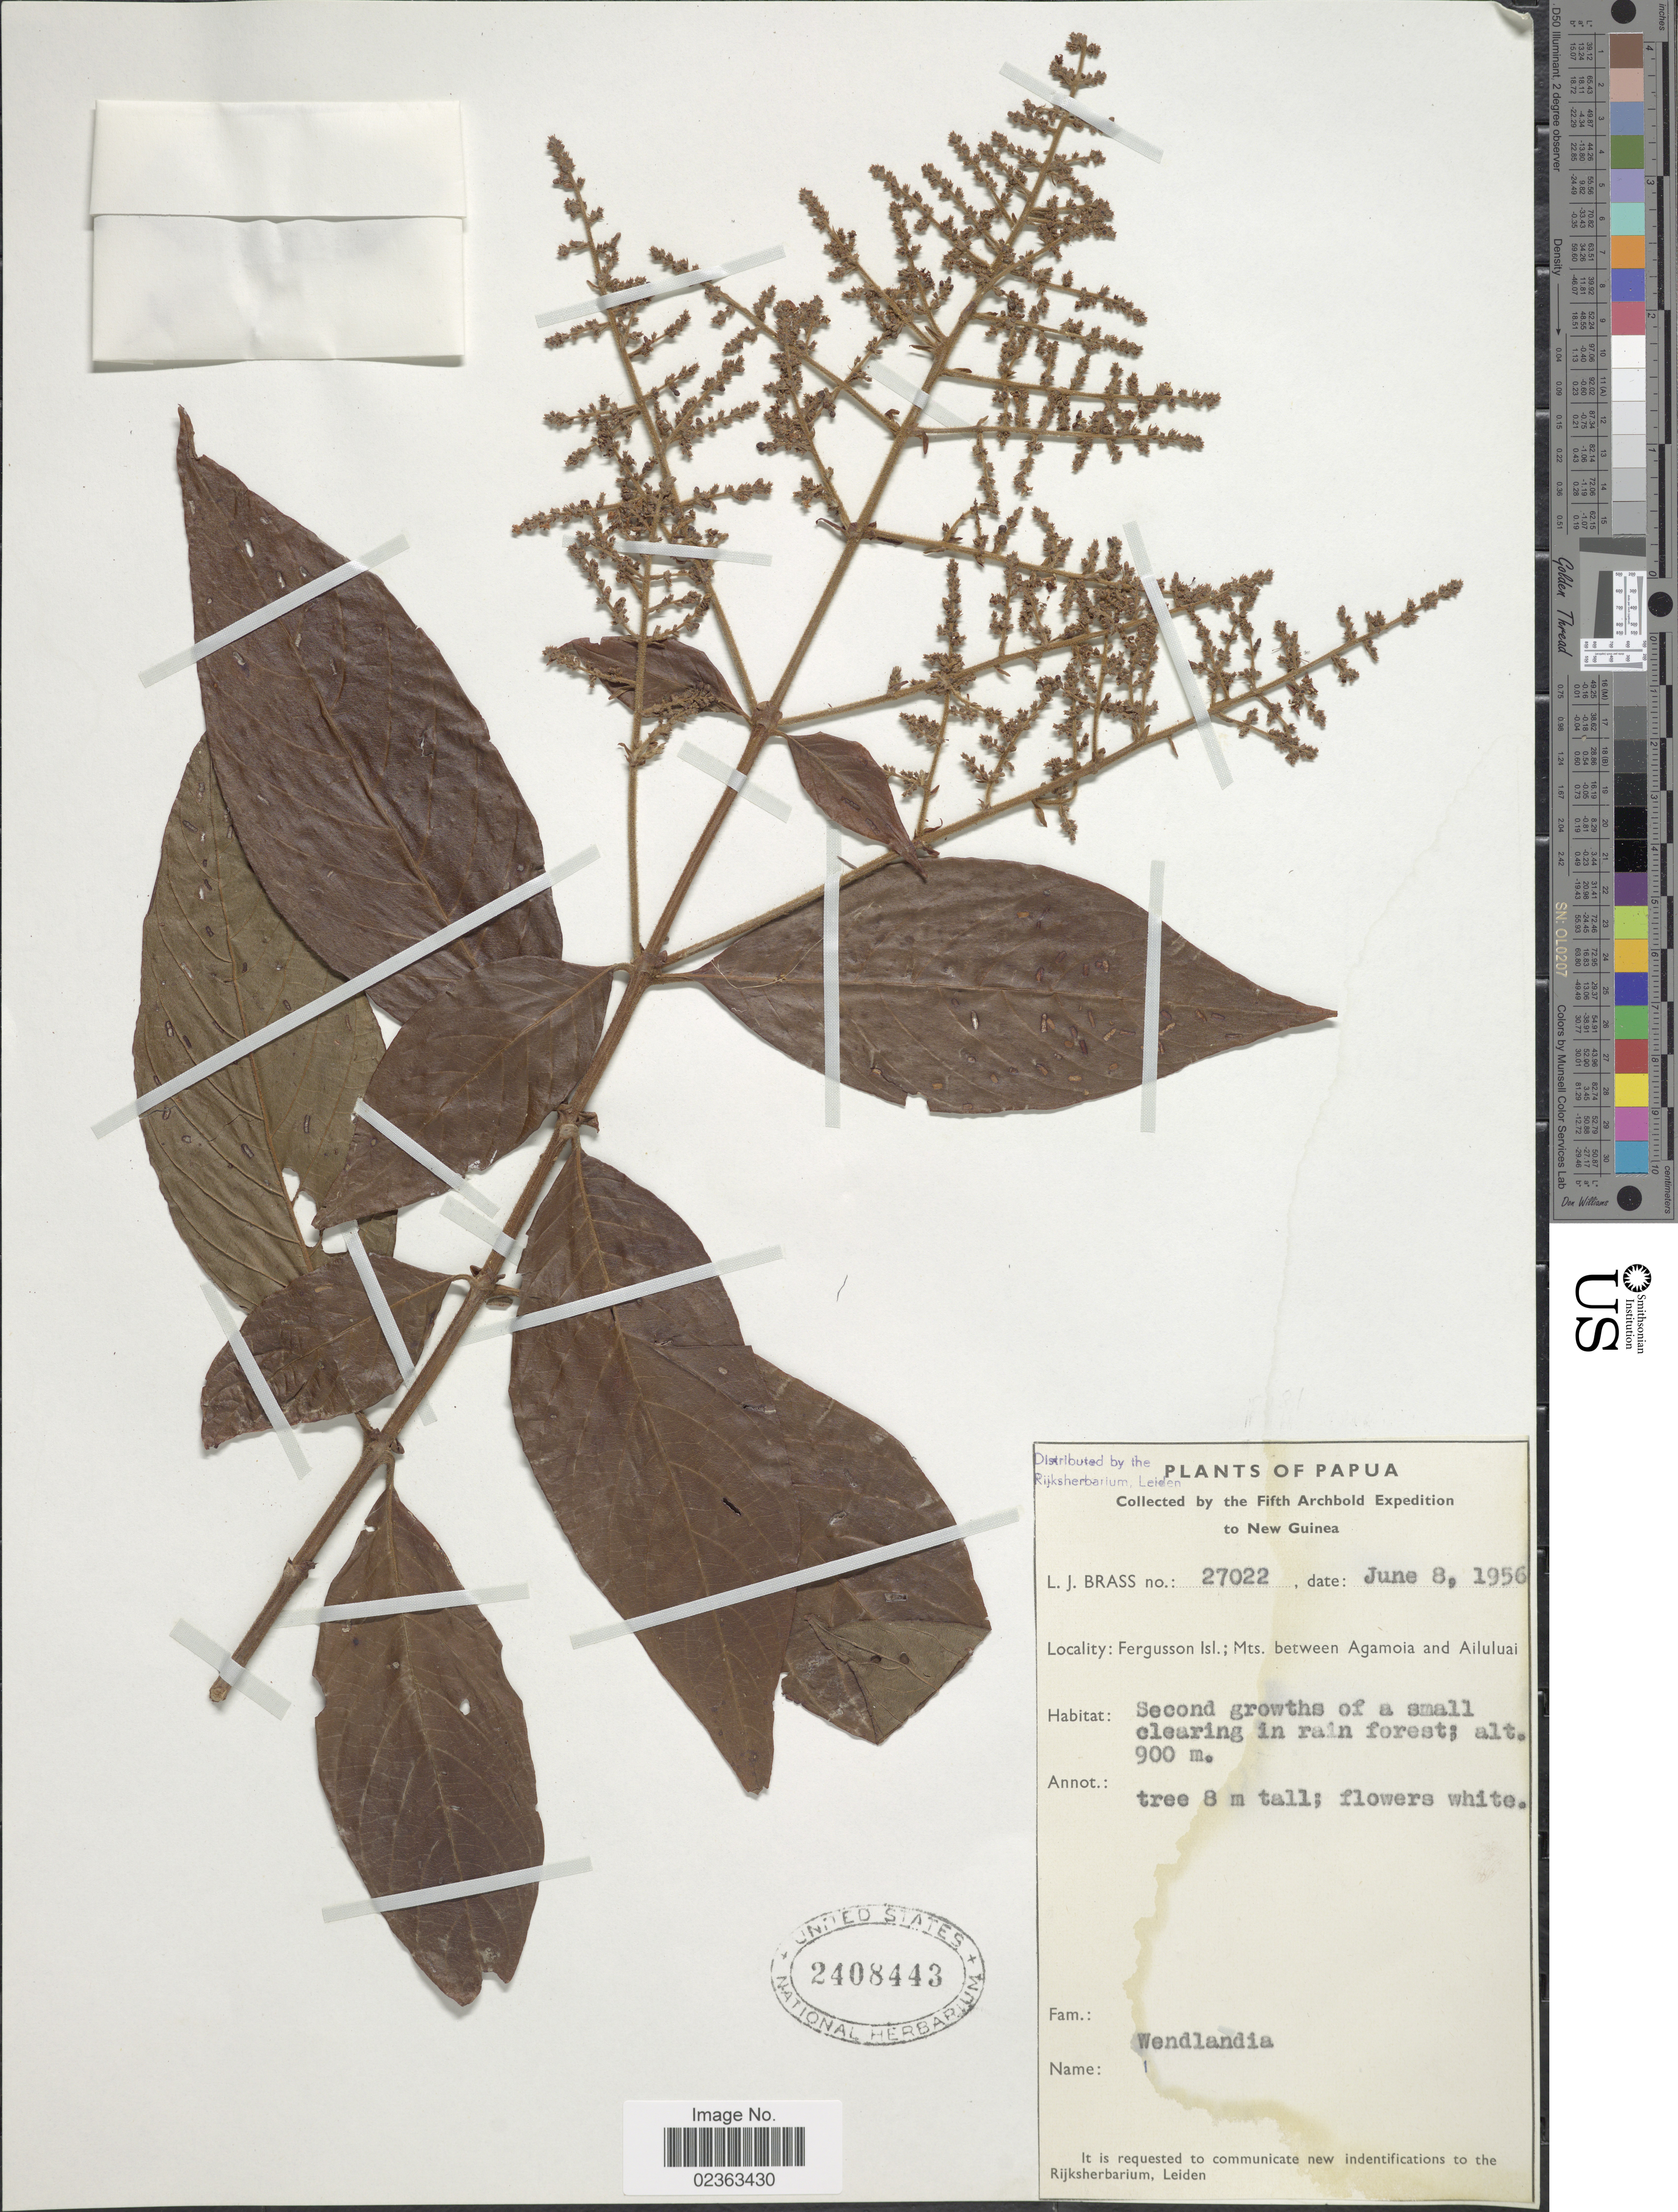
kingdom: Plantae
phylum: Tracheophyta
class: Magnoliopsida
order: Gentianales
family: Rubiaceae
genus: Wendlandia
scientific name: Wendlandia sp.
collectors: L. J. Brass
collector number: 27022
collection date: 1956-06-08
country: Papua New Guinea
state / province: Milne Bay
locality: Papua, Fergusson Isl.; Mts. between Agamoia and Ailuluai, small clearing in rain forest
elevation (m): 900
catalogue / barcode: US 2408443